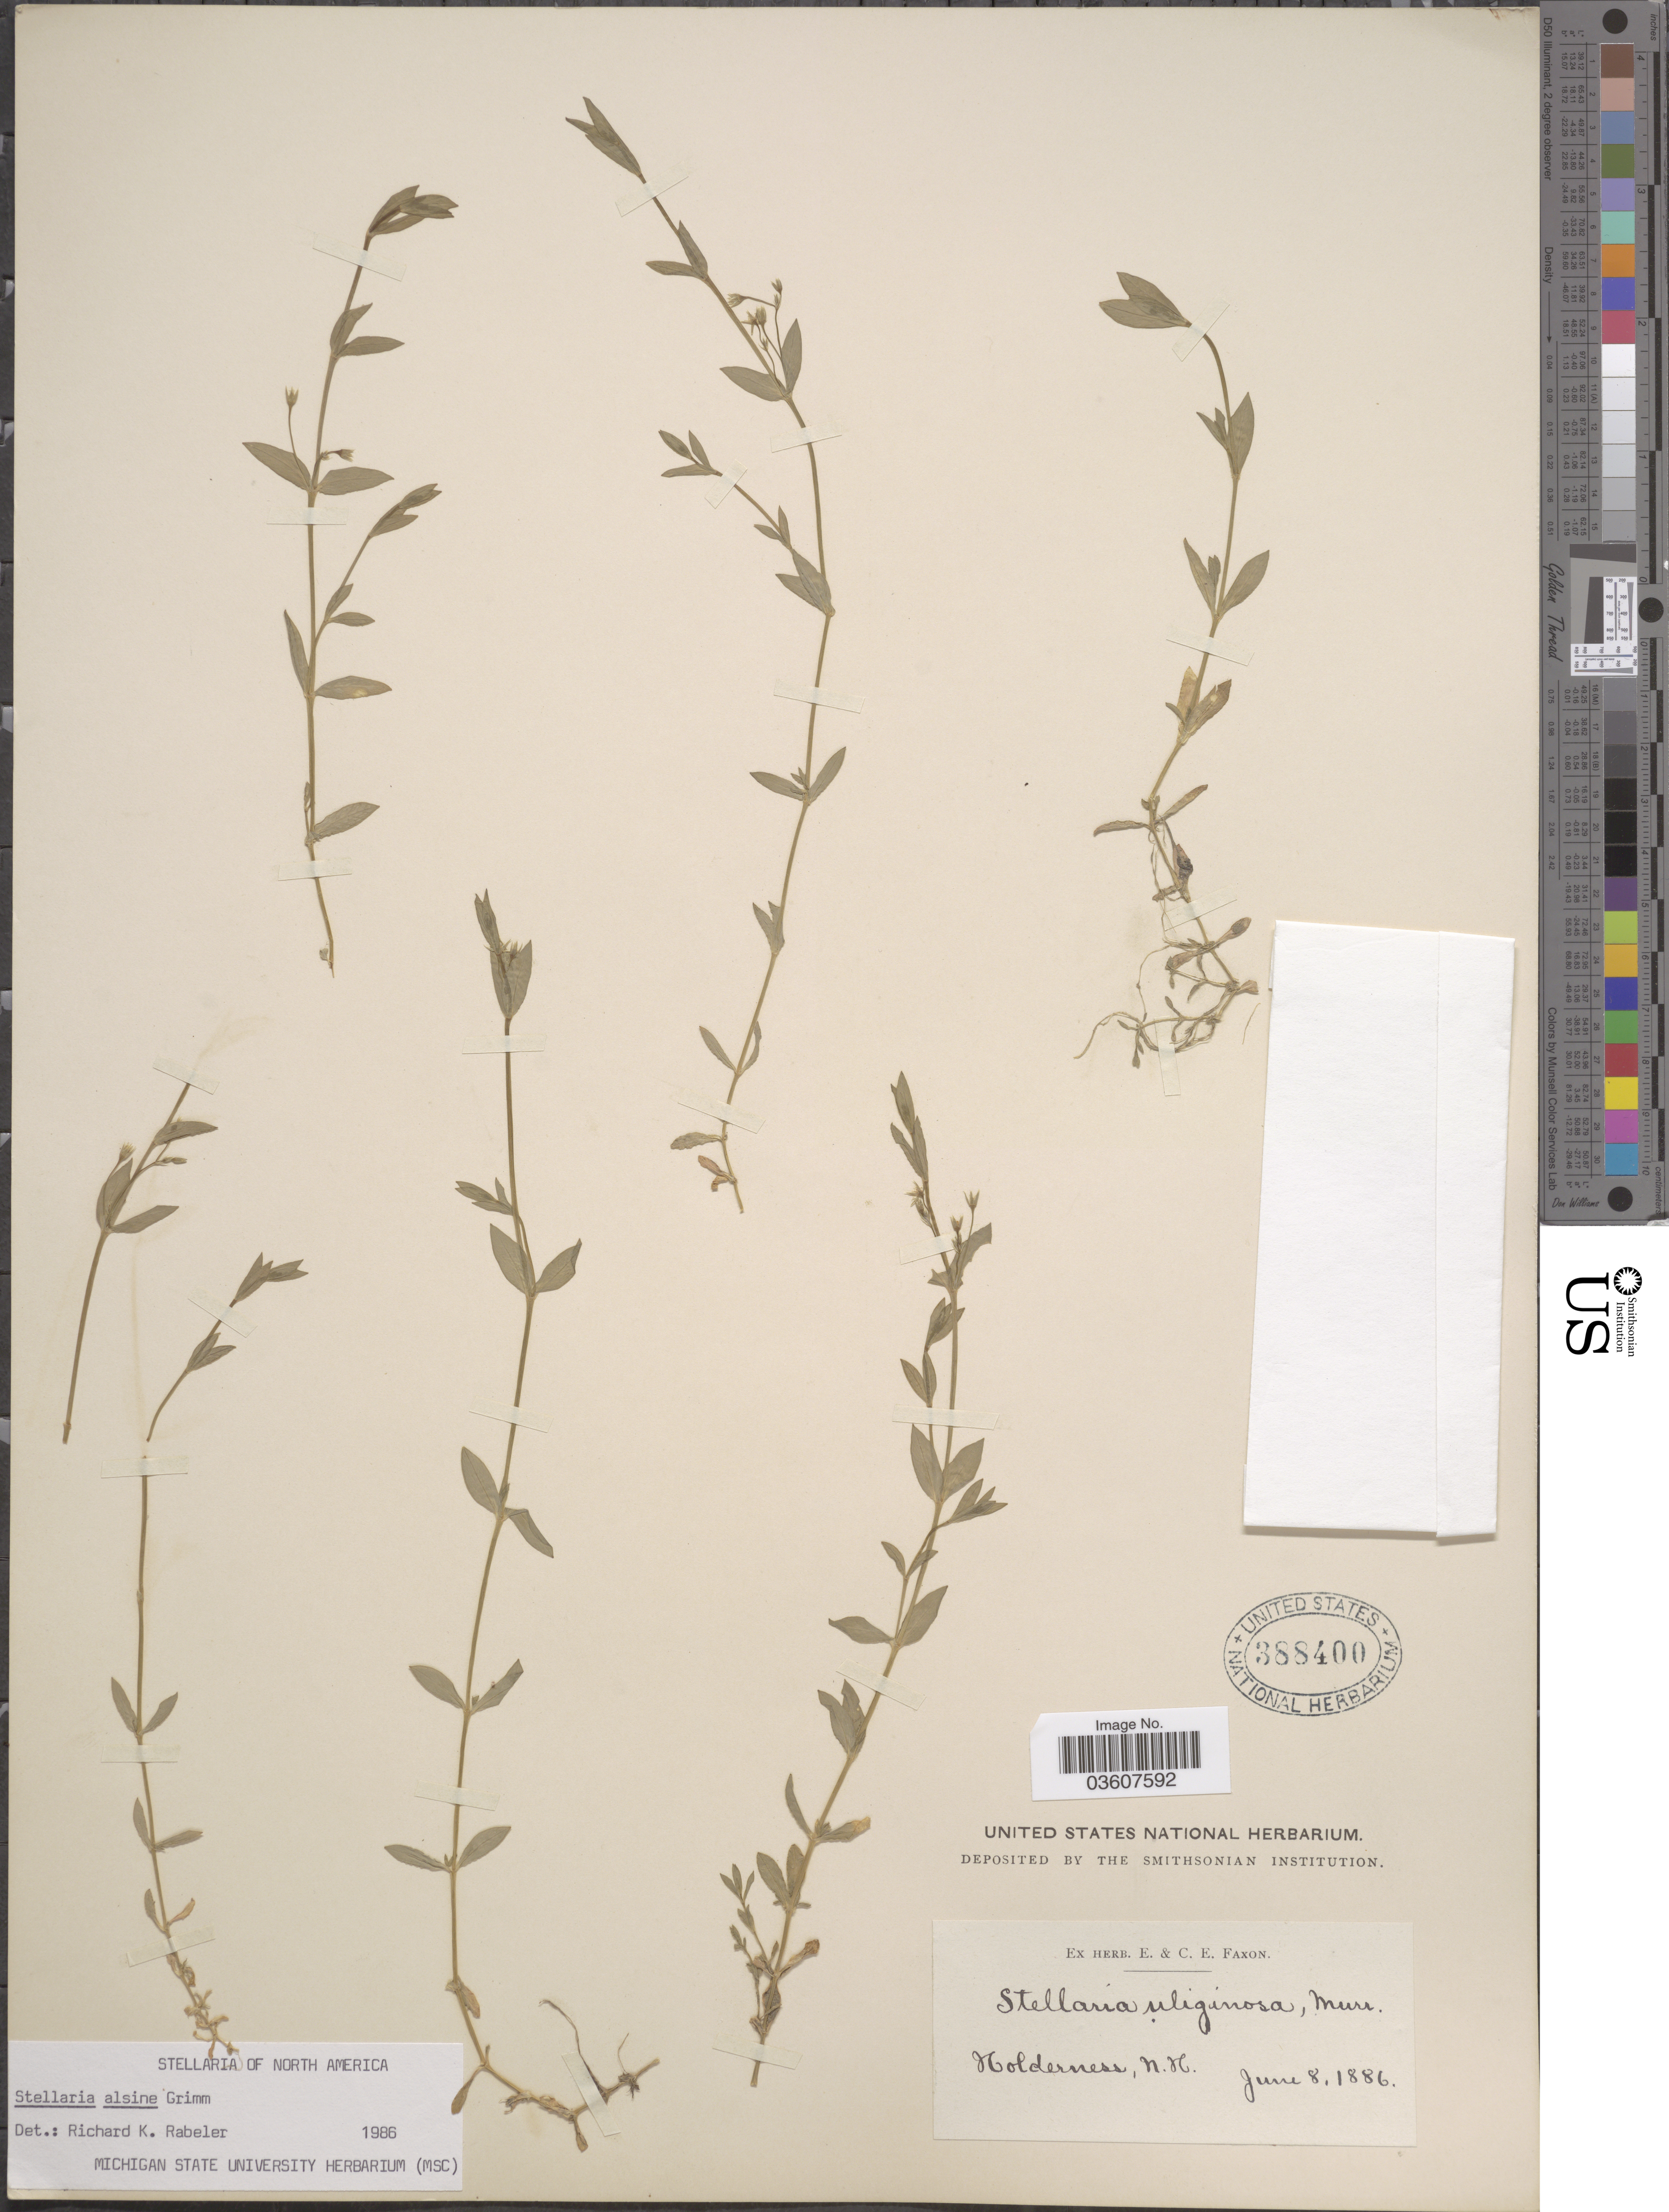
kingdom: Plantae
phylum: Tracheophyta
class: Magnoliopsida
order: Caryophyllales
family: Caryophyllaceae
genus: Stellaria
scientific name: Stellaria alsine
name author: Grimm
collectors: ex herb. E. & C.E. Faxon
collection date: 1886-06-08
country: United States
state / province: New Hampshire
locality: Holderness.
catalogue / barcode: US 388400